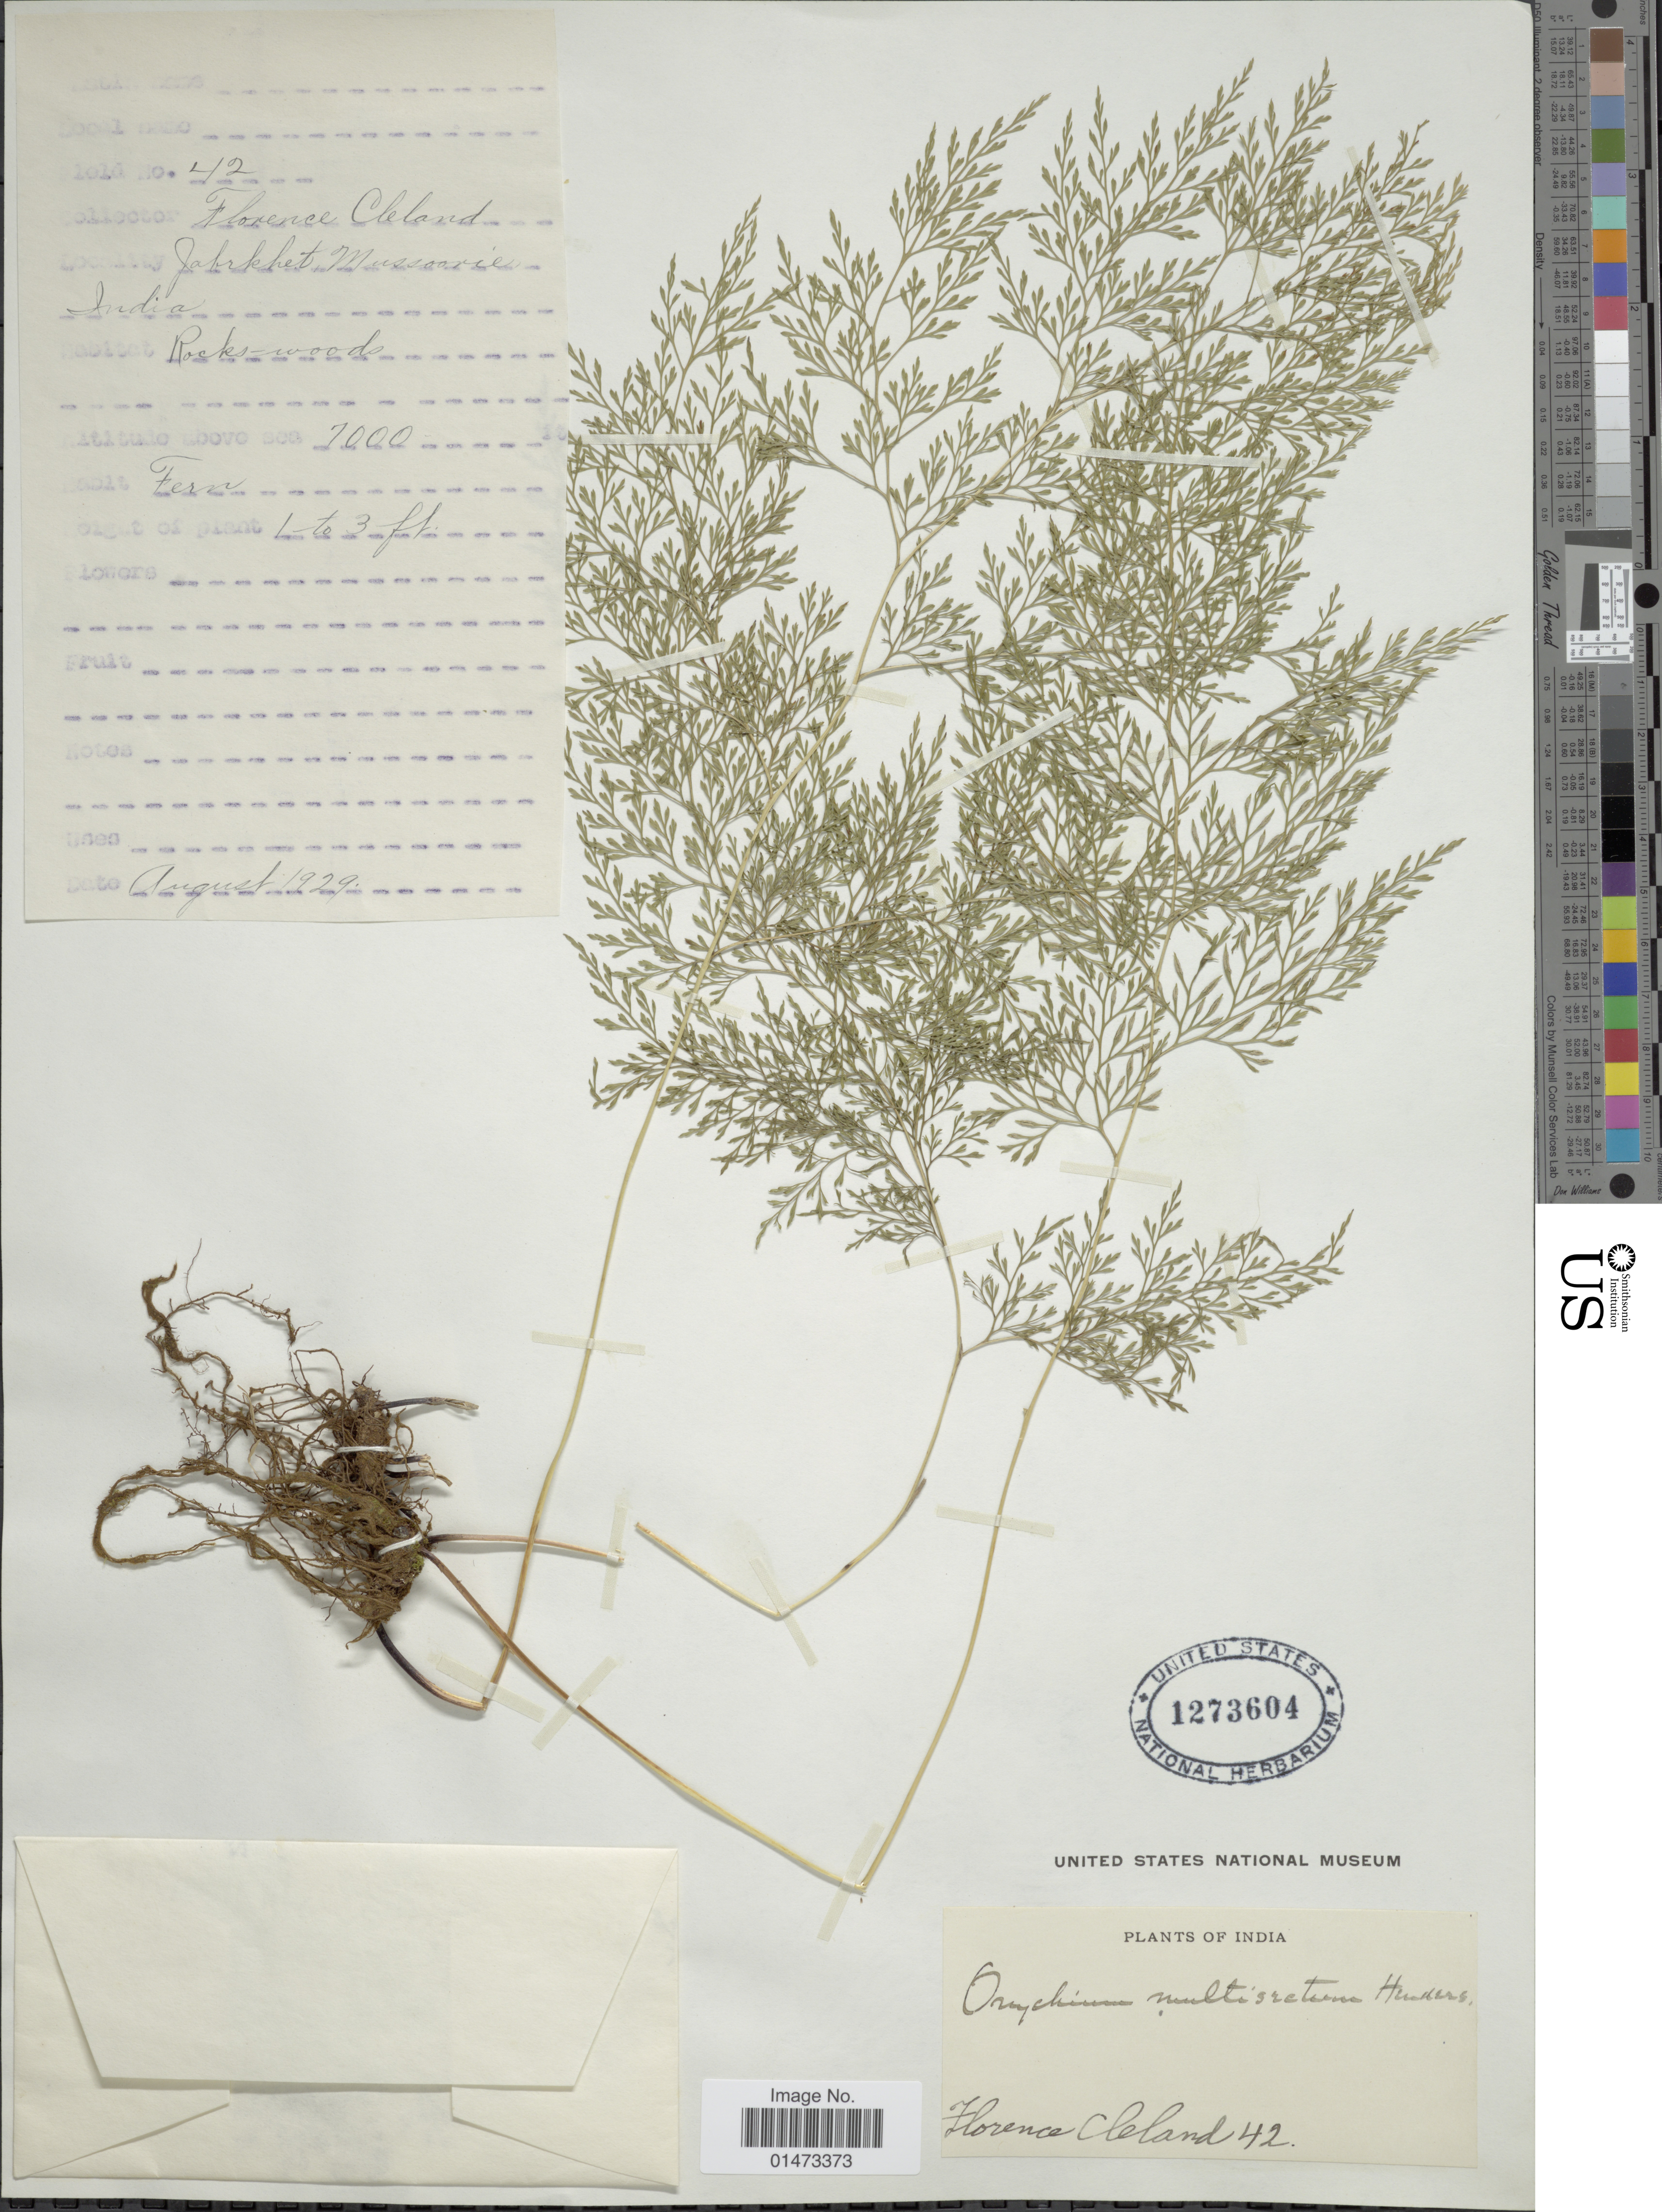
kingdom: Plantae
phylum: Tracheophyta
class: Polypodiopsida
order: Polypodiales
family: Pteridaceae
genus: Onychium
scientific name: Onychium contiguum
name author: Wall. ex C. Hope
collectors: F. Cleland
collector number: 42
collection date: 1929-08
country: India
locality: Jabrkhet Mussoorie. [interpreted]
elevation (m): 305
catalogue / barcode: US 1273604